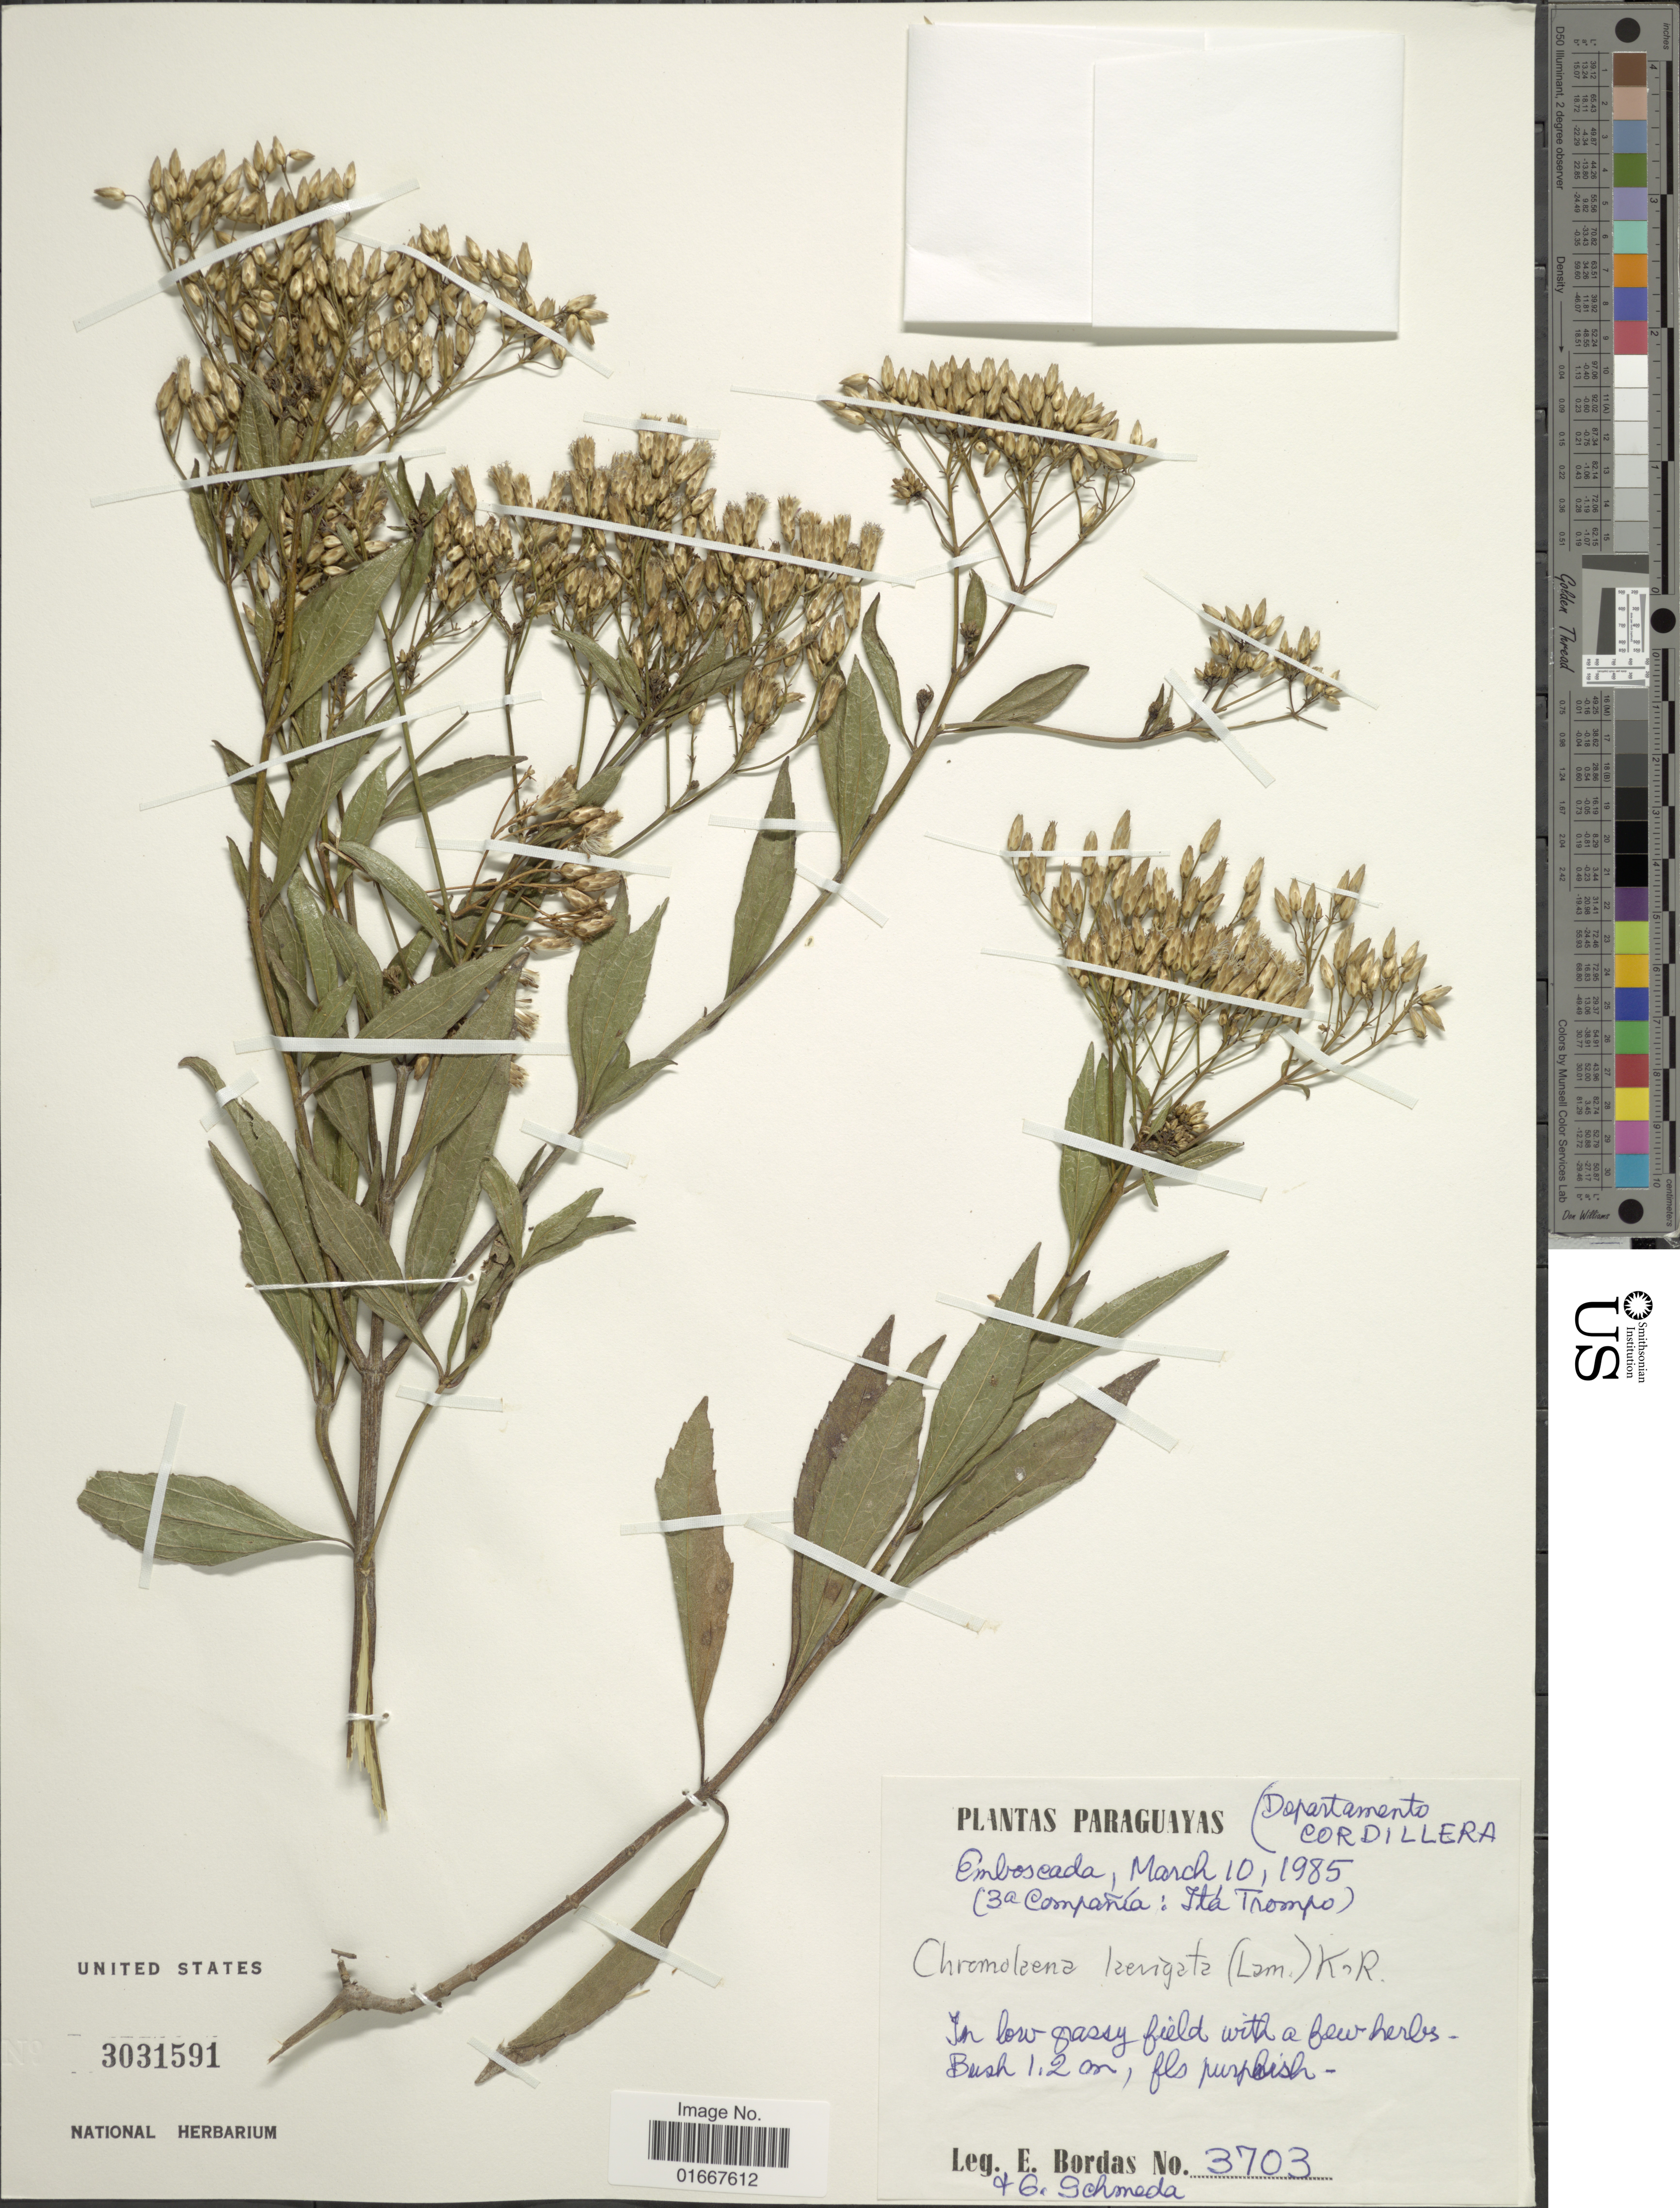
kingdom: Plantae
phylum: Tracheophyta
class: Magnoliopsida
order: Asterales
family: Asteraceae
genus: Chromolaena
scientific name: Chromolaena laevigata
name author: (Lam.) R.M. King & H. Rob.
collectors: E. Bordas & G. Schmeda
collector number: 3703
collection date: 1985-03-10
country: Paraguay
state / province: Cordillera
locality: Emboscada. (3a Compañía: Itá Trompo)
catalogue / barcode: US 3031591